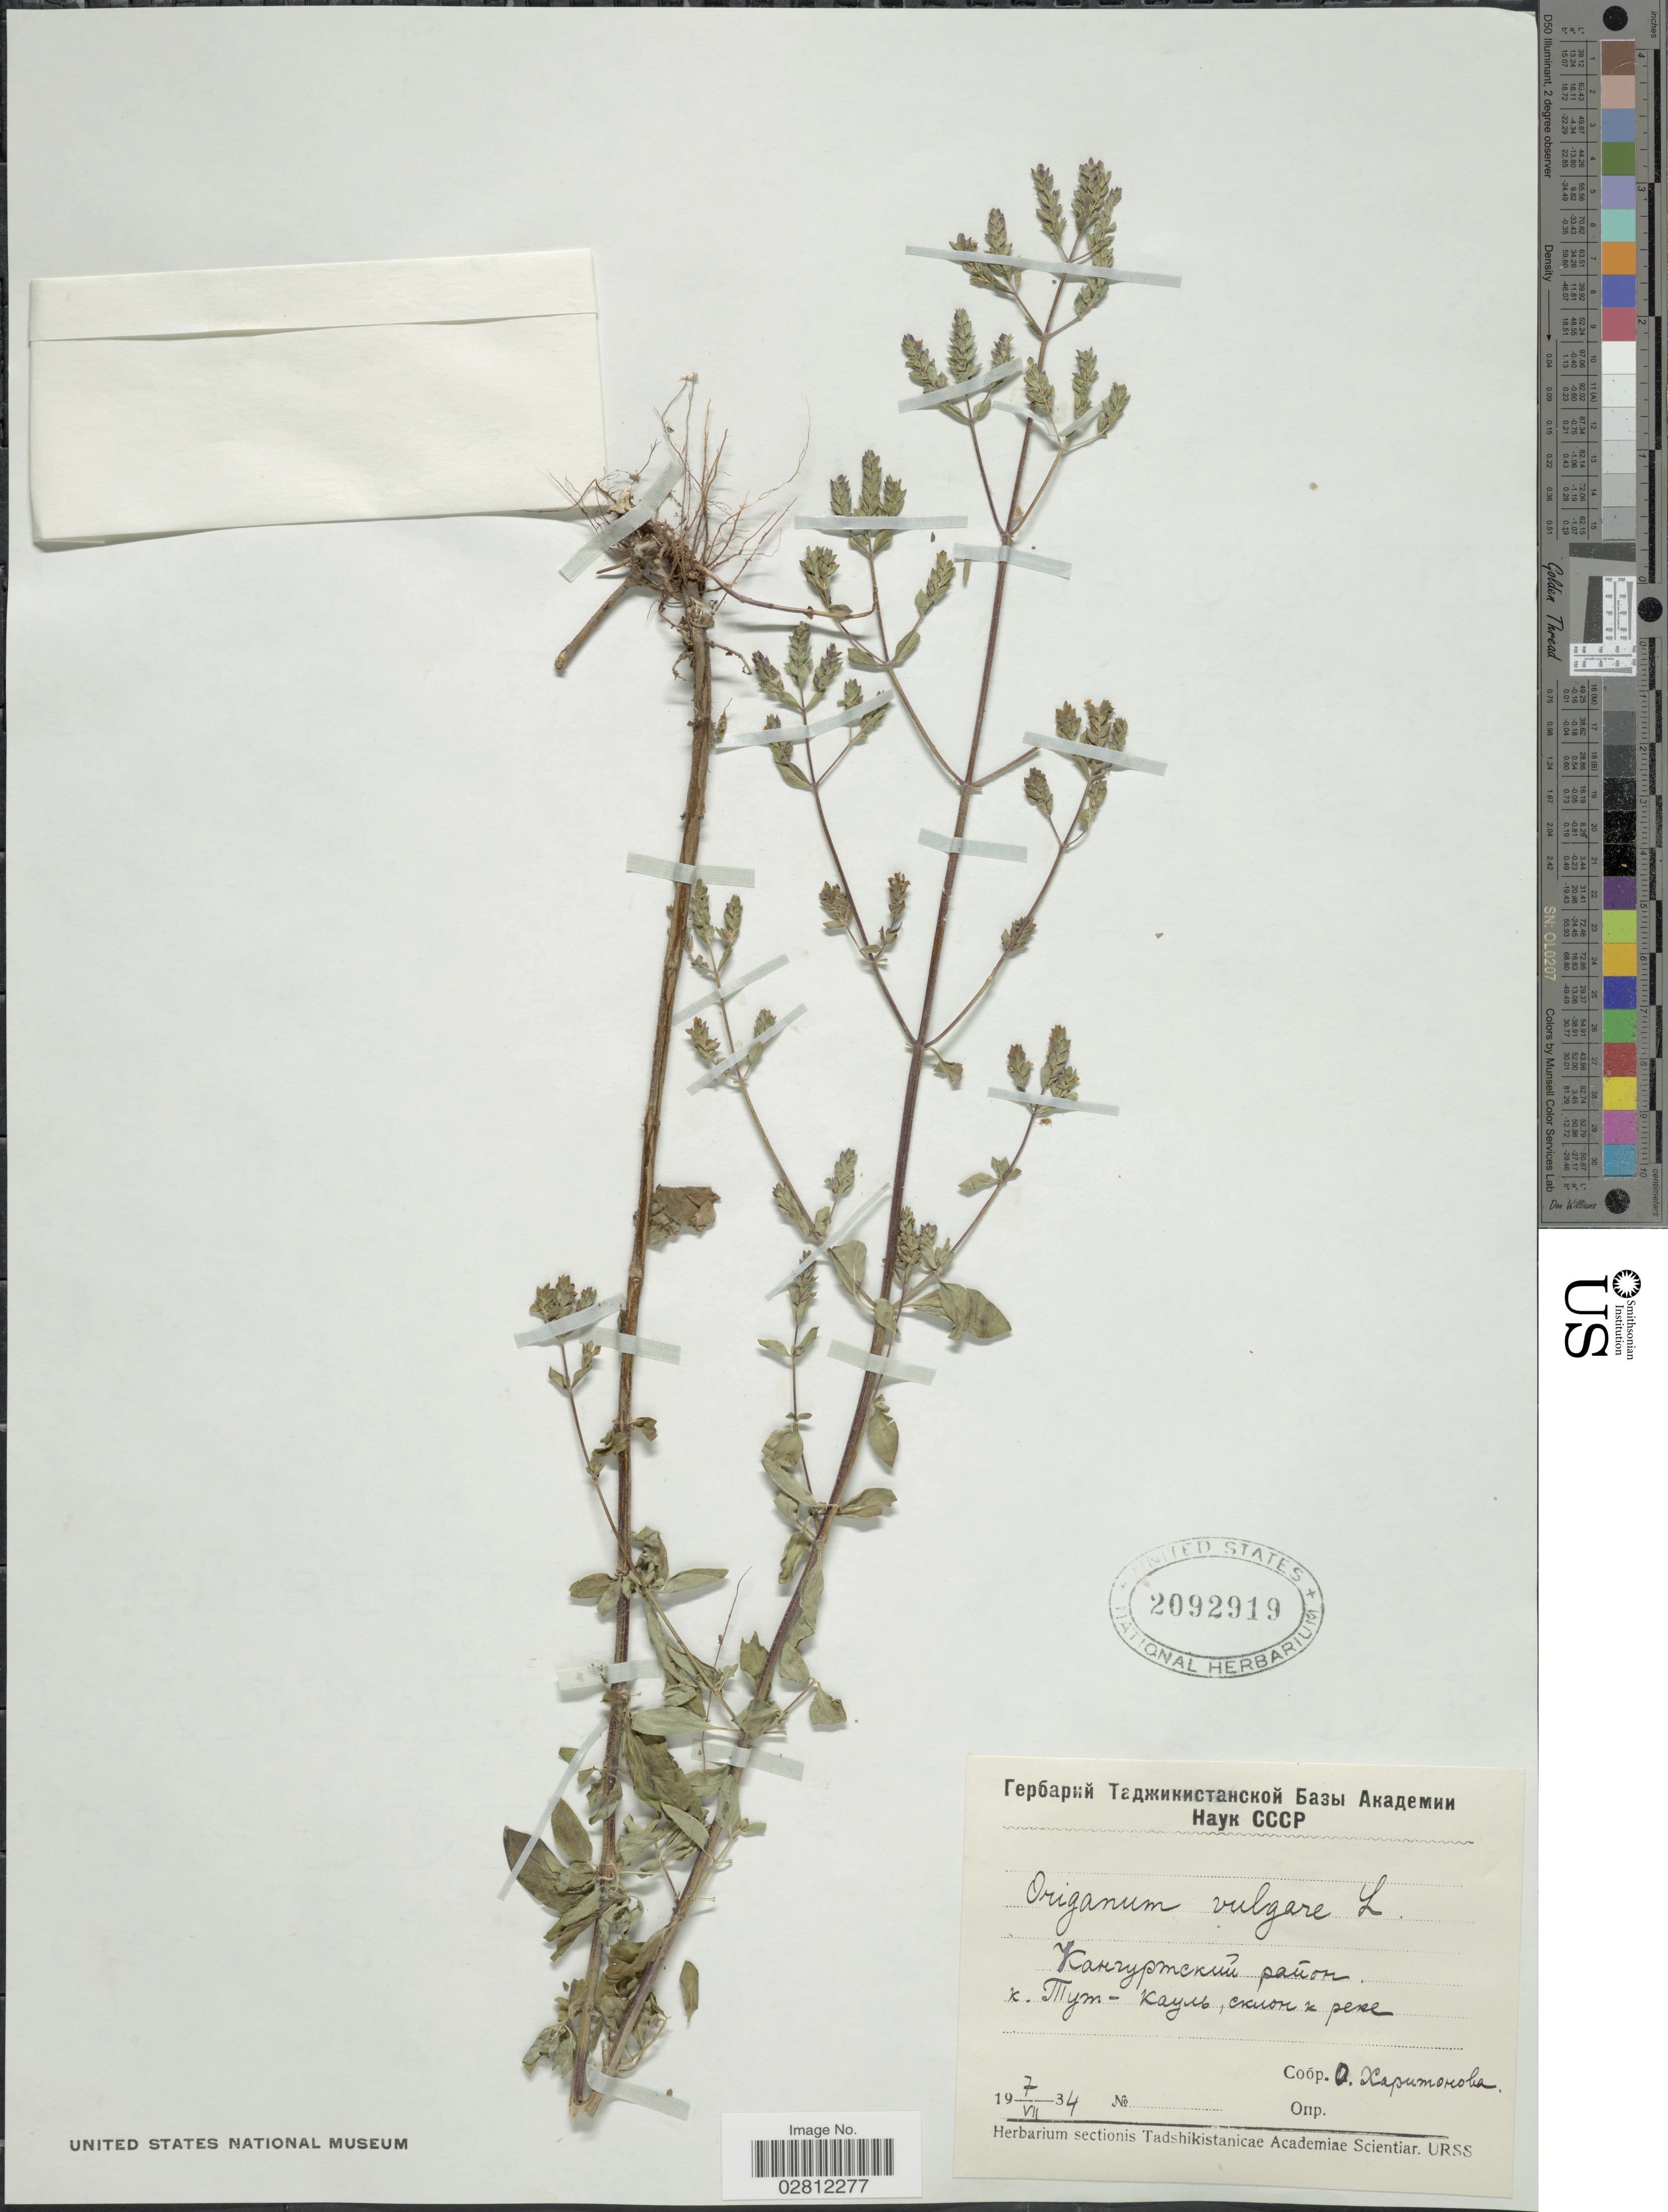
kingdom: Plantae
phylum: Tracheophyta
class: Magnoliopsida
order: Lamiales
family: Lamiaceae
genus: Origanum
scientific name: Origanum vulgare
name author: L.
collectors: O. Kharitonova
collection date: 1934-07-07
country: Tajikistan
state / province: Khatlon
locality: Tutkaul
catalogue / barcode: US 2092919